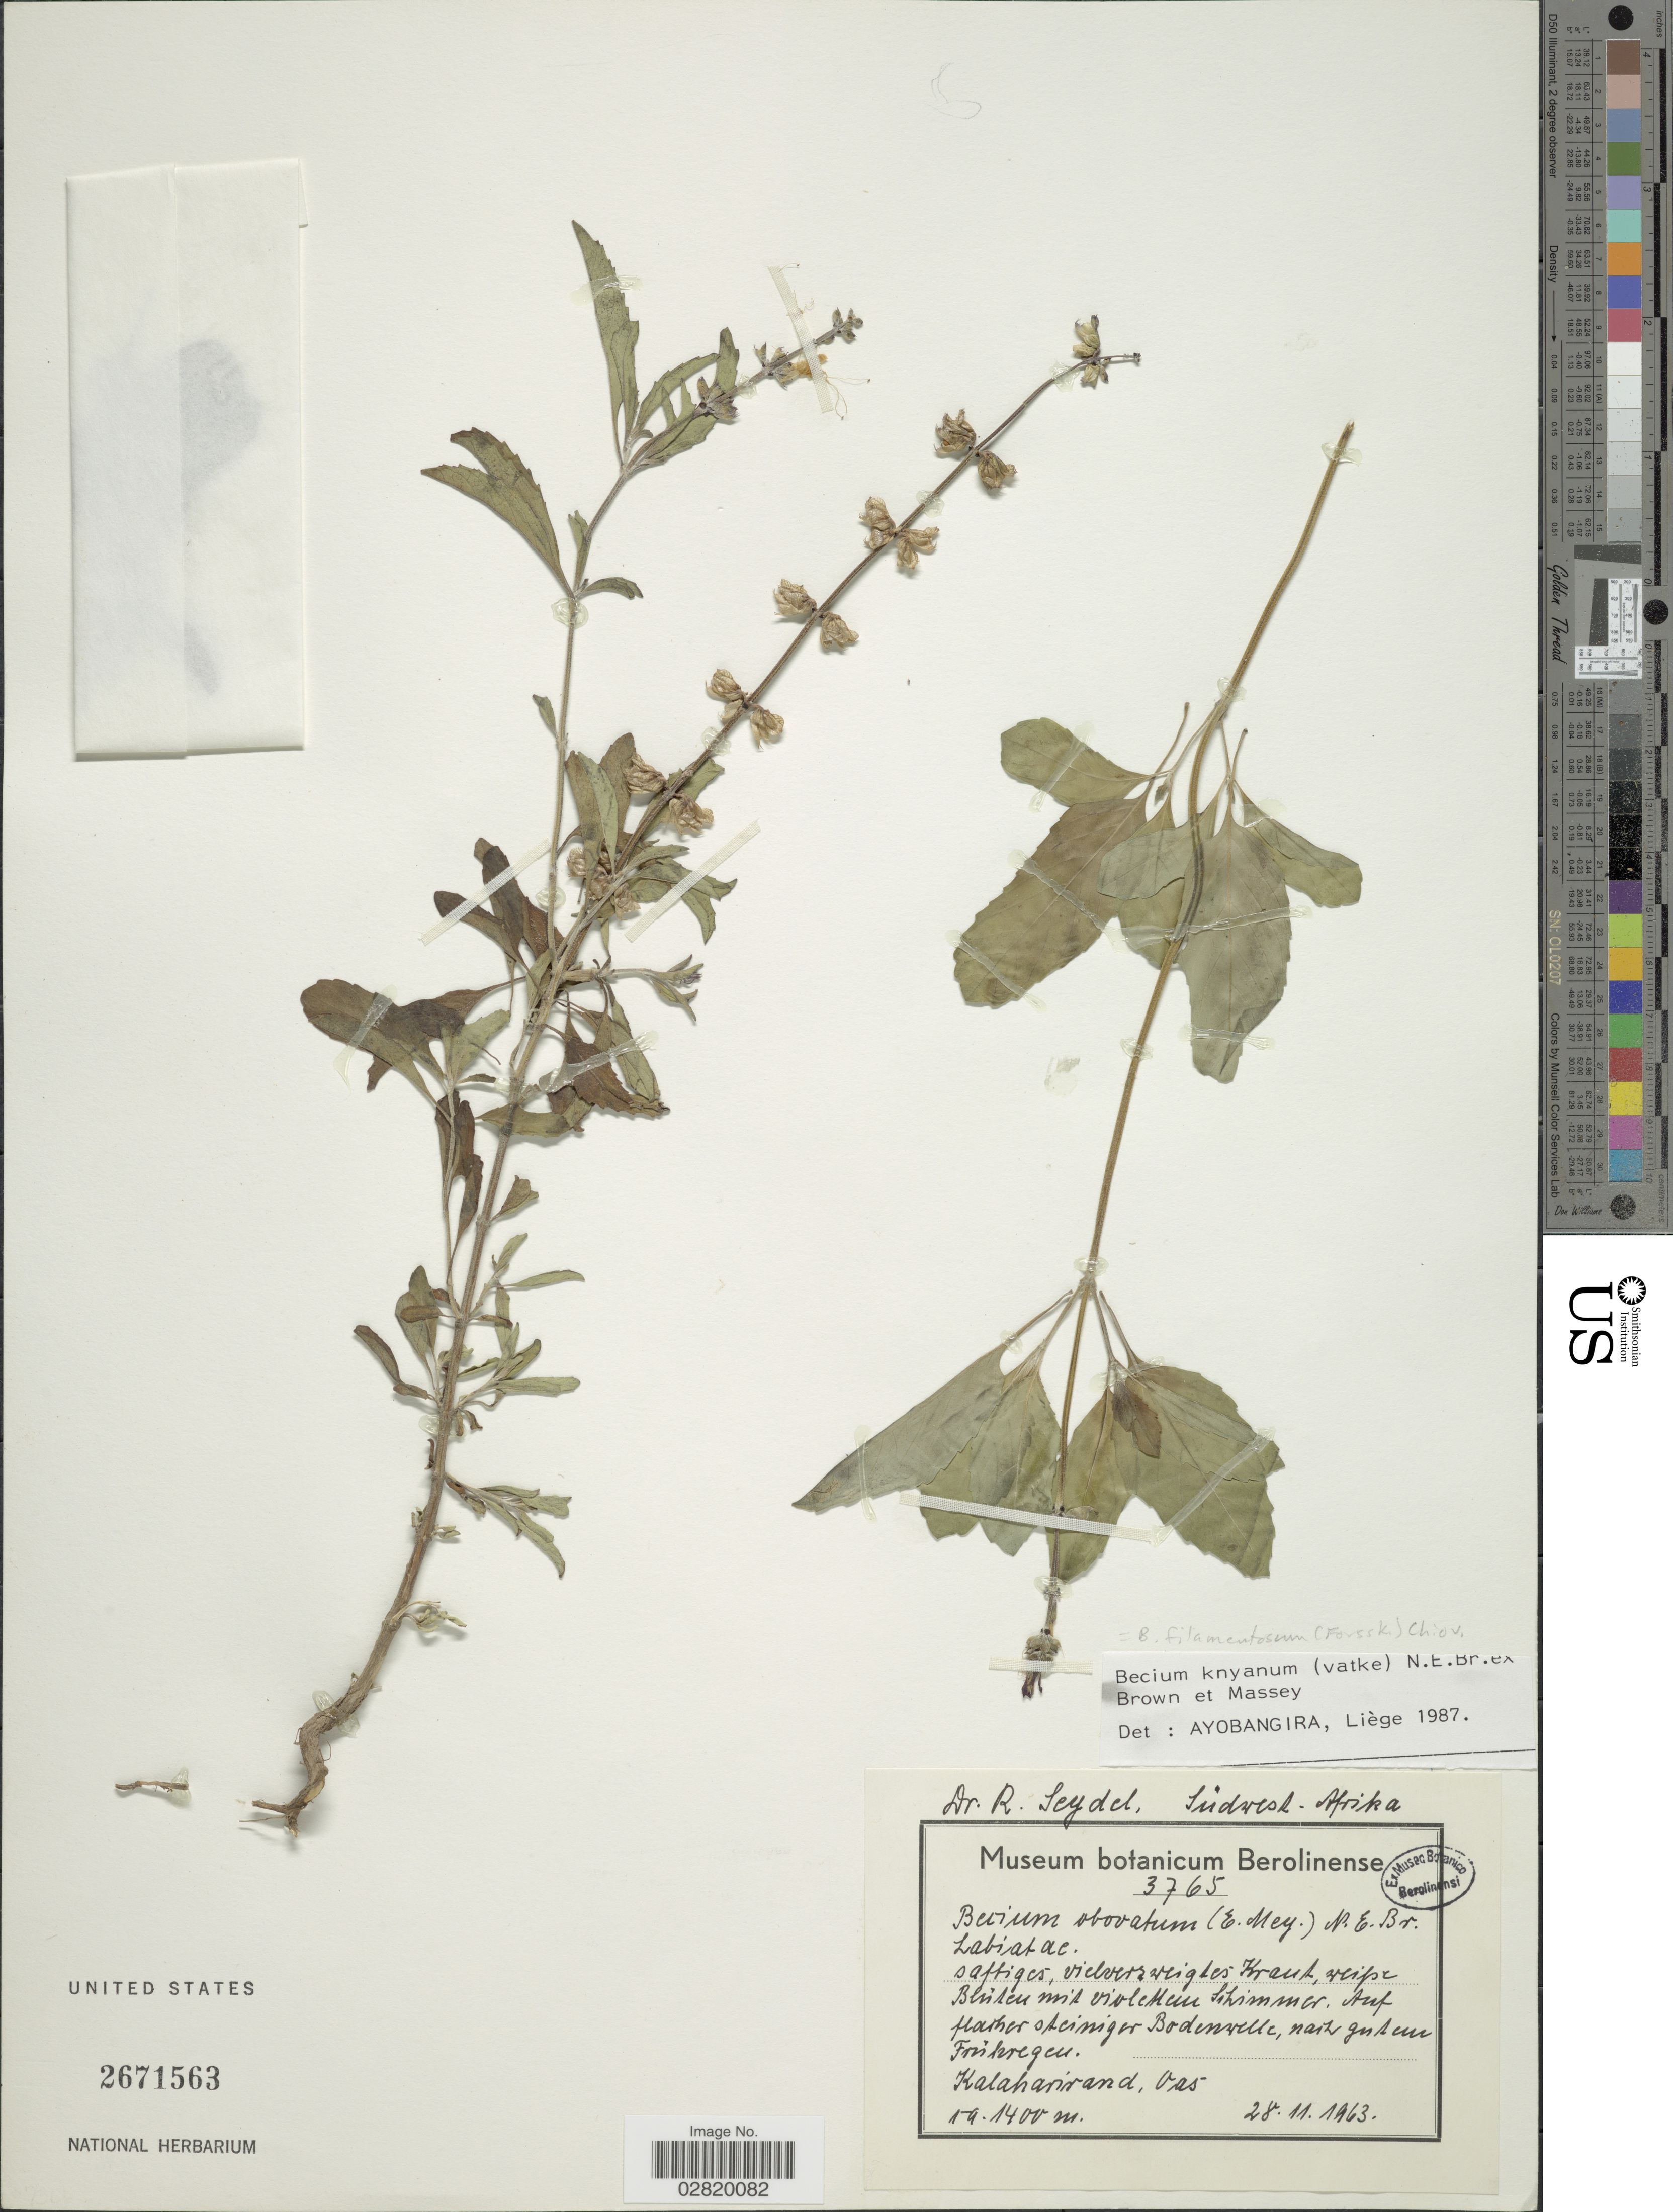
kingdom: Plantae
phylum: Tracheophyta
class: Magnoliopsida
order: Lamiales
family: Lamiaceae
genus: Becium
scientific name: Becium filamentosum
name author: (Forssk.) Chiov.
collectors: R. Seydel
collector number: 3765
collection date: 1963-11-28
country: Namibia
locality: Auf flacher steiniger Bodenville, nach gutem Fruhregen, Kalaharirand, Oas.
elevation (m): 1400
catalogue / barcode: US 2671563